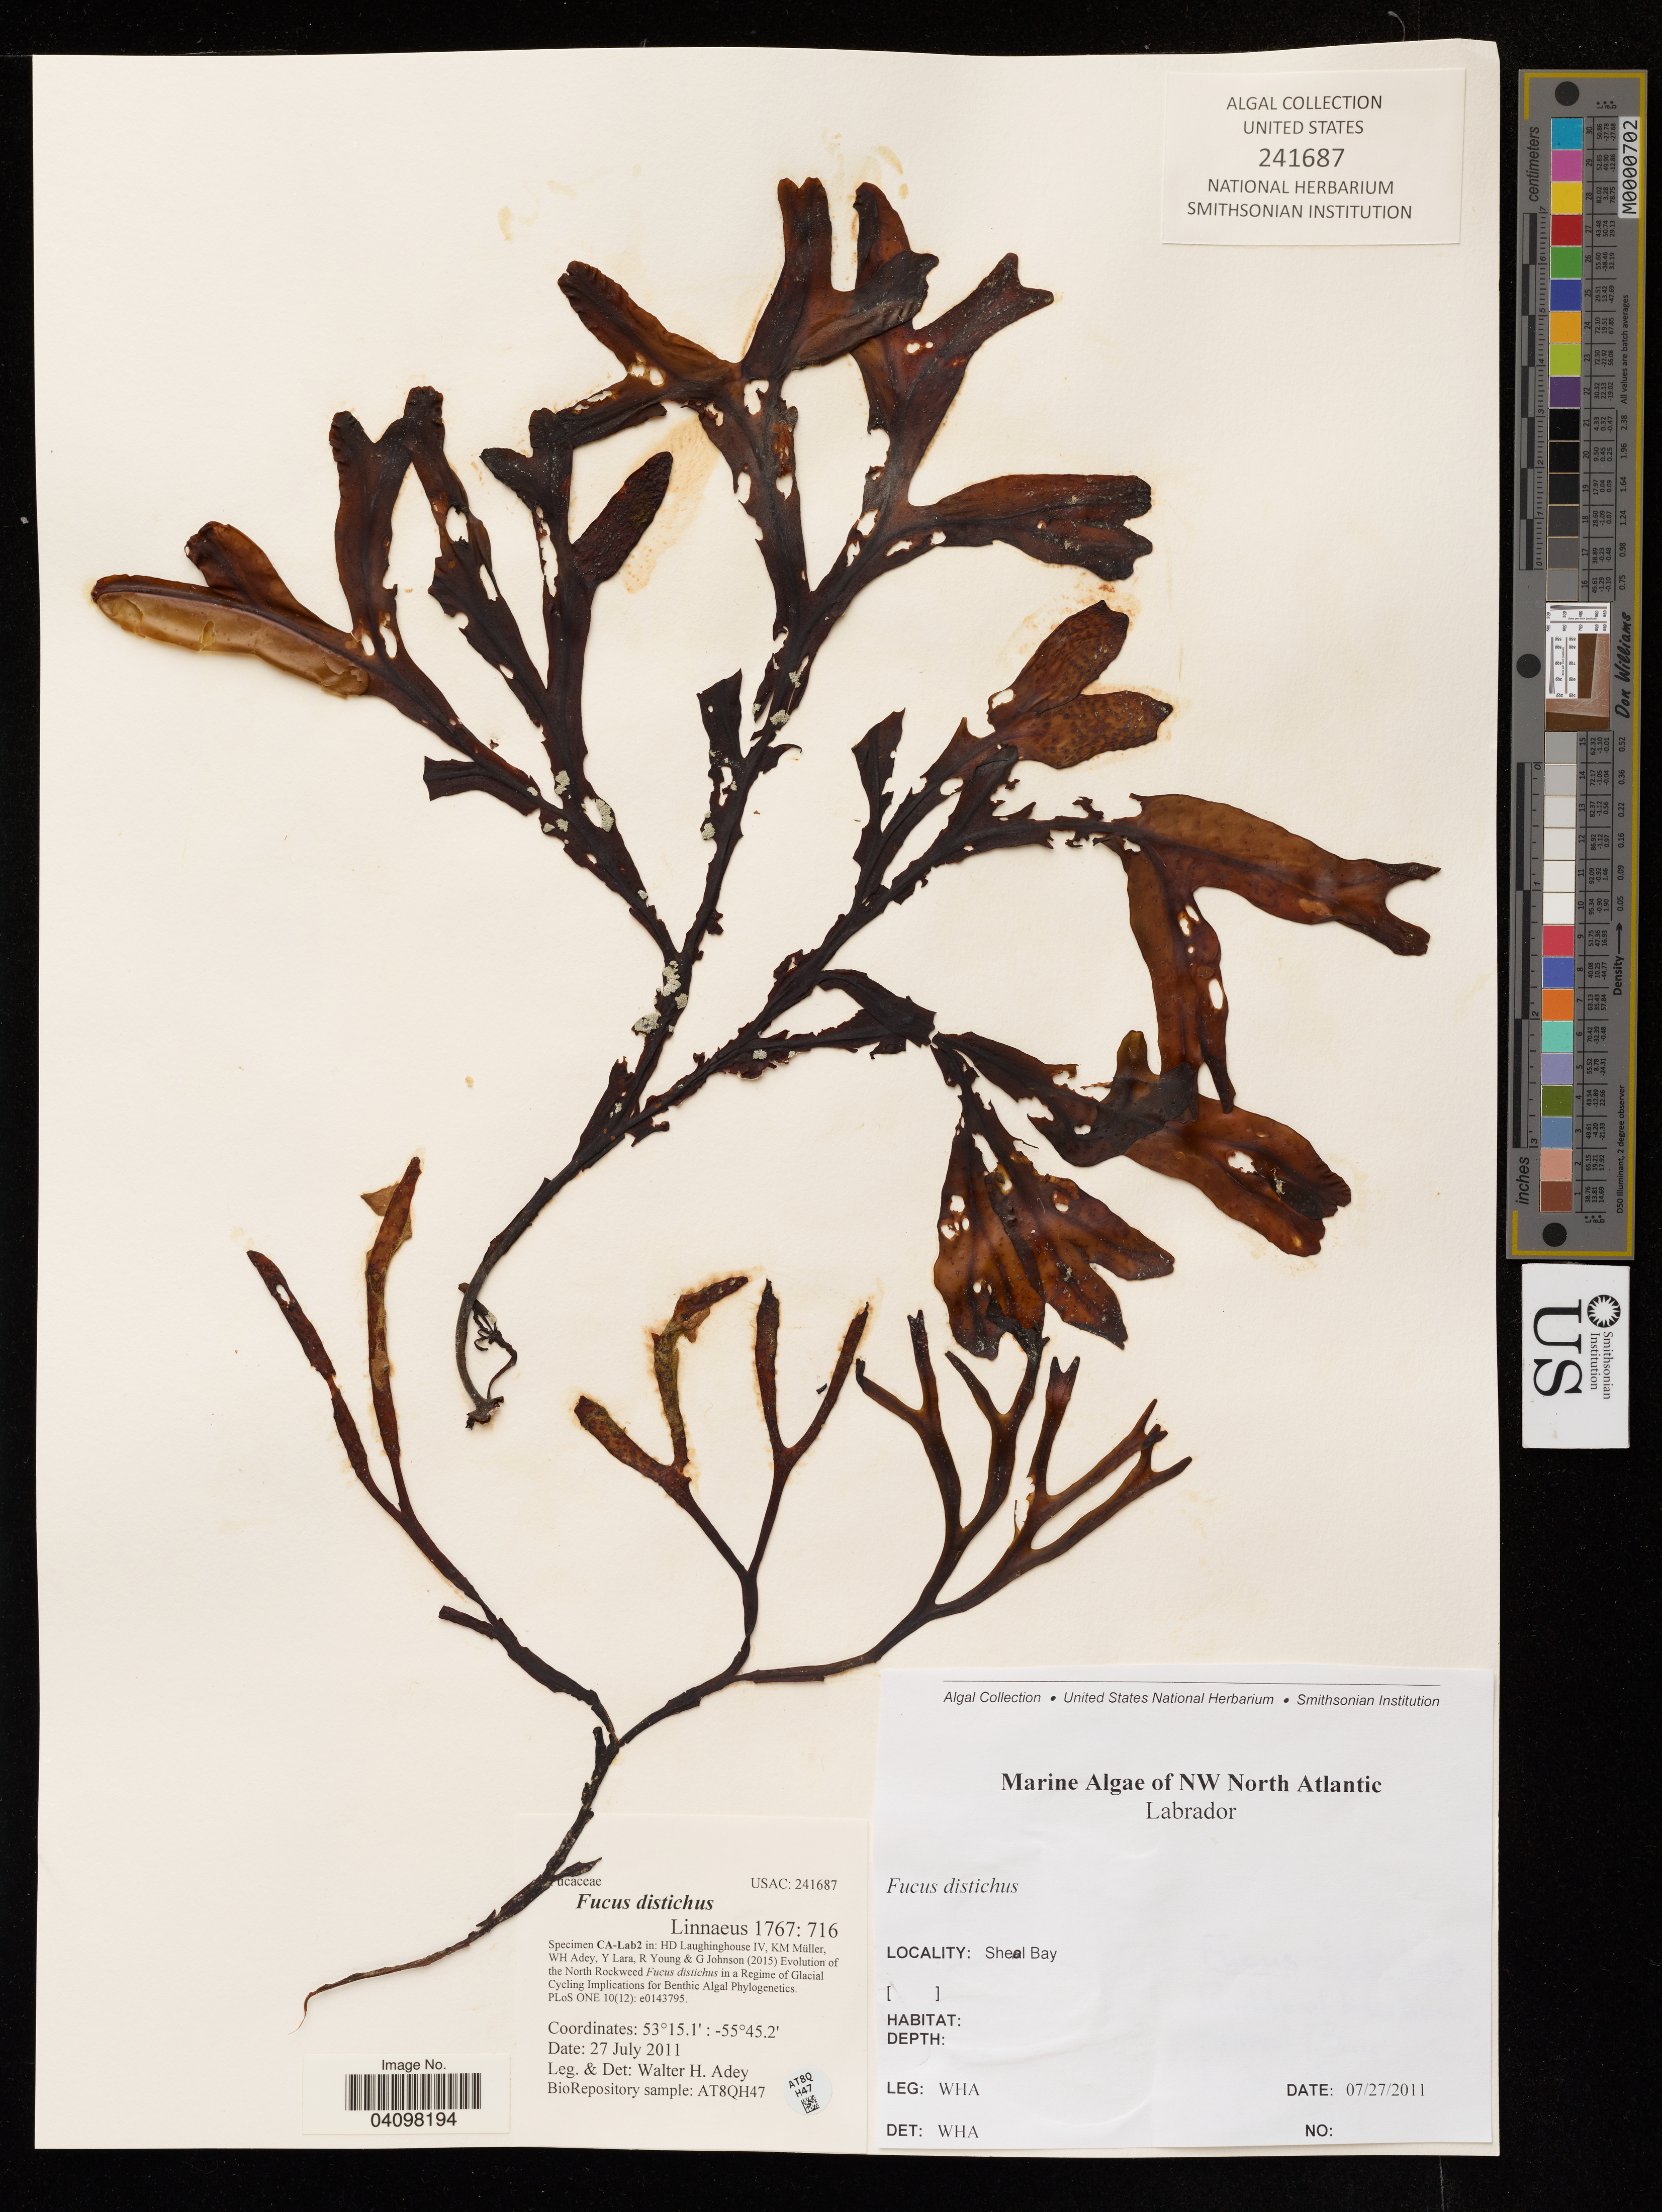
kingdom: Chromista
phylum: Ochrophyta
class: Phaeophyceae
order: Fucales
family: Fucaceae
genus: Fucus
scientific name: Fucus distichus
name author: L.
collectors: W. H. Adey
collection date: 2011-07-27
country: Canada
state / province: New Brunswick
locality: Sheal Bay.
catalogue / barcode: US 241687